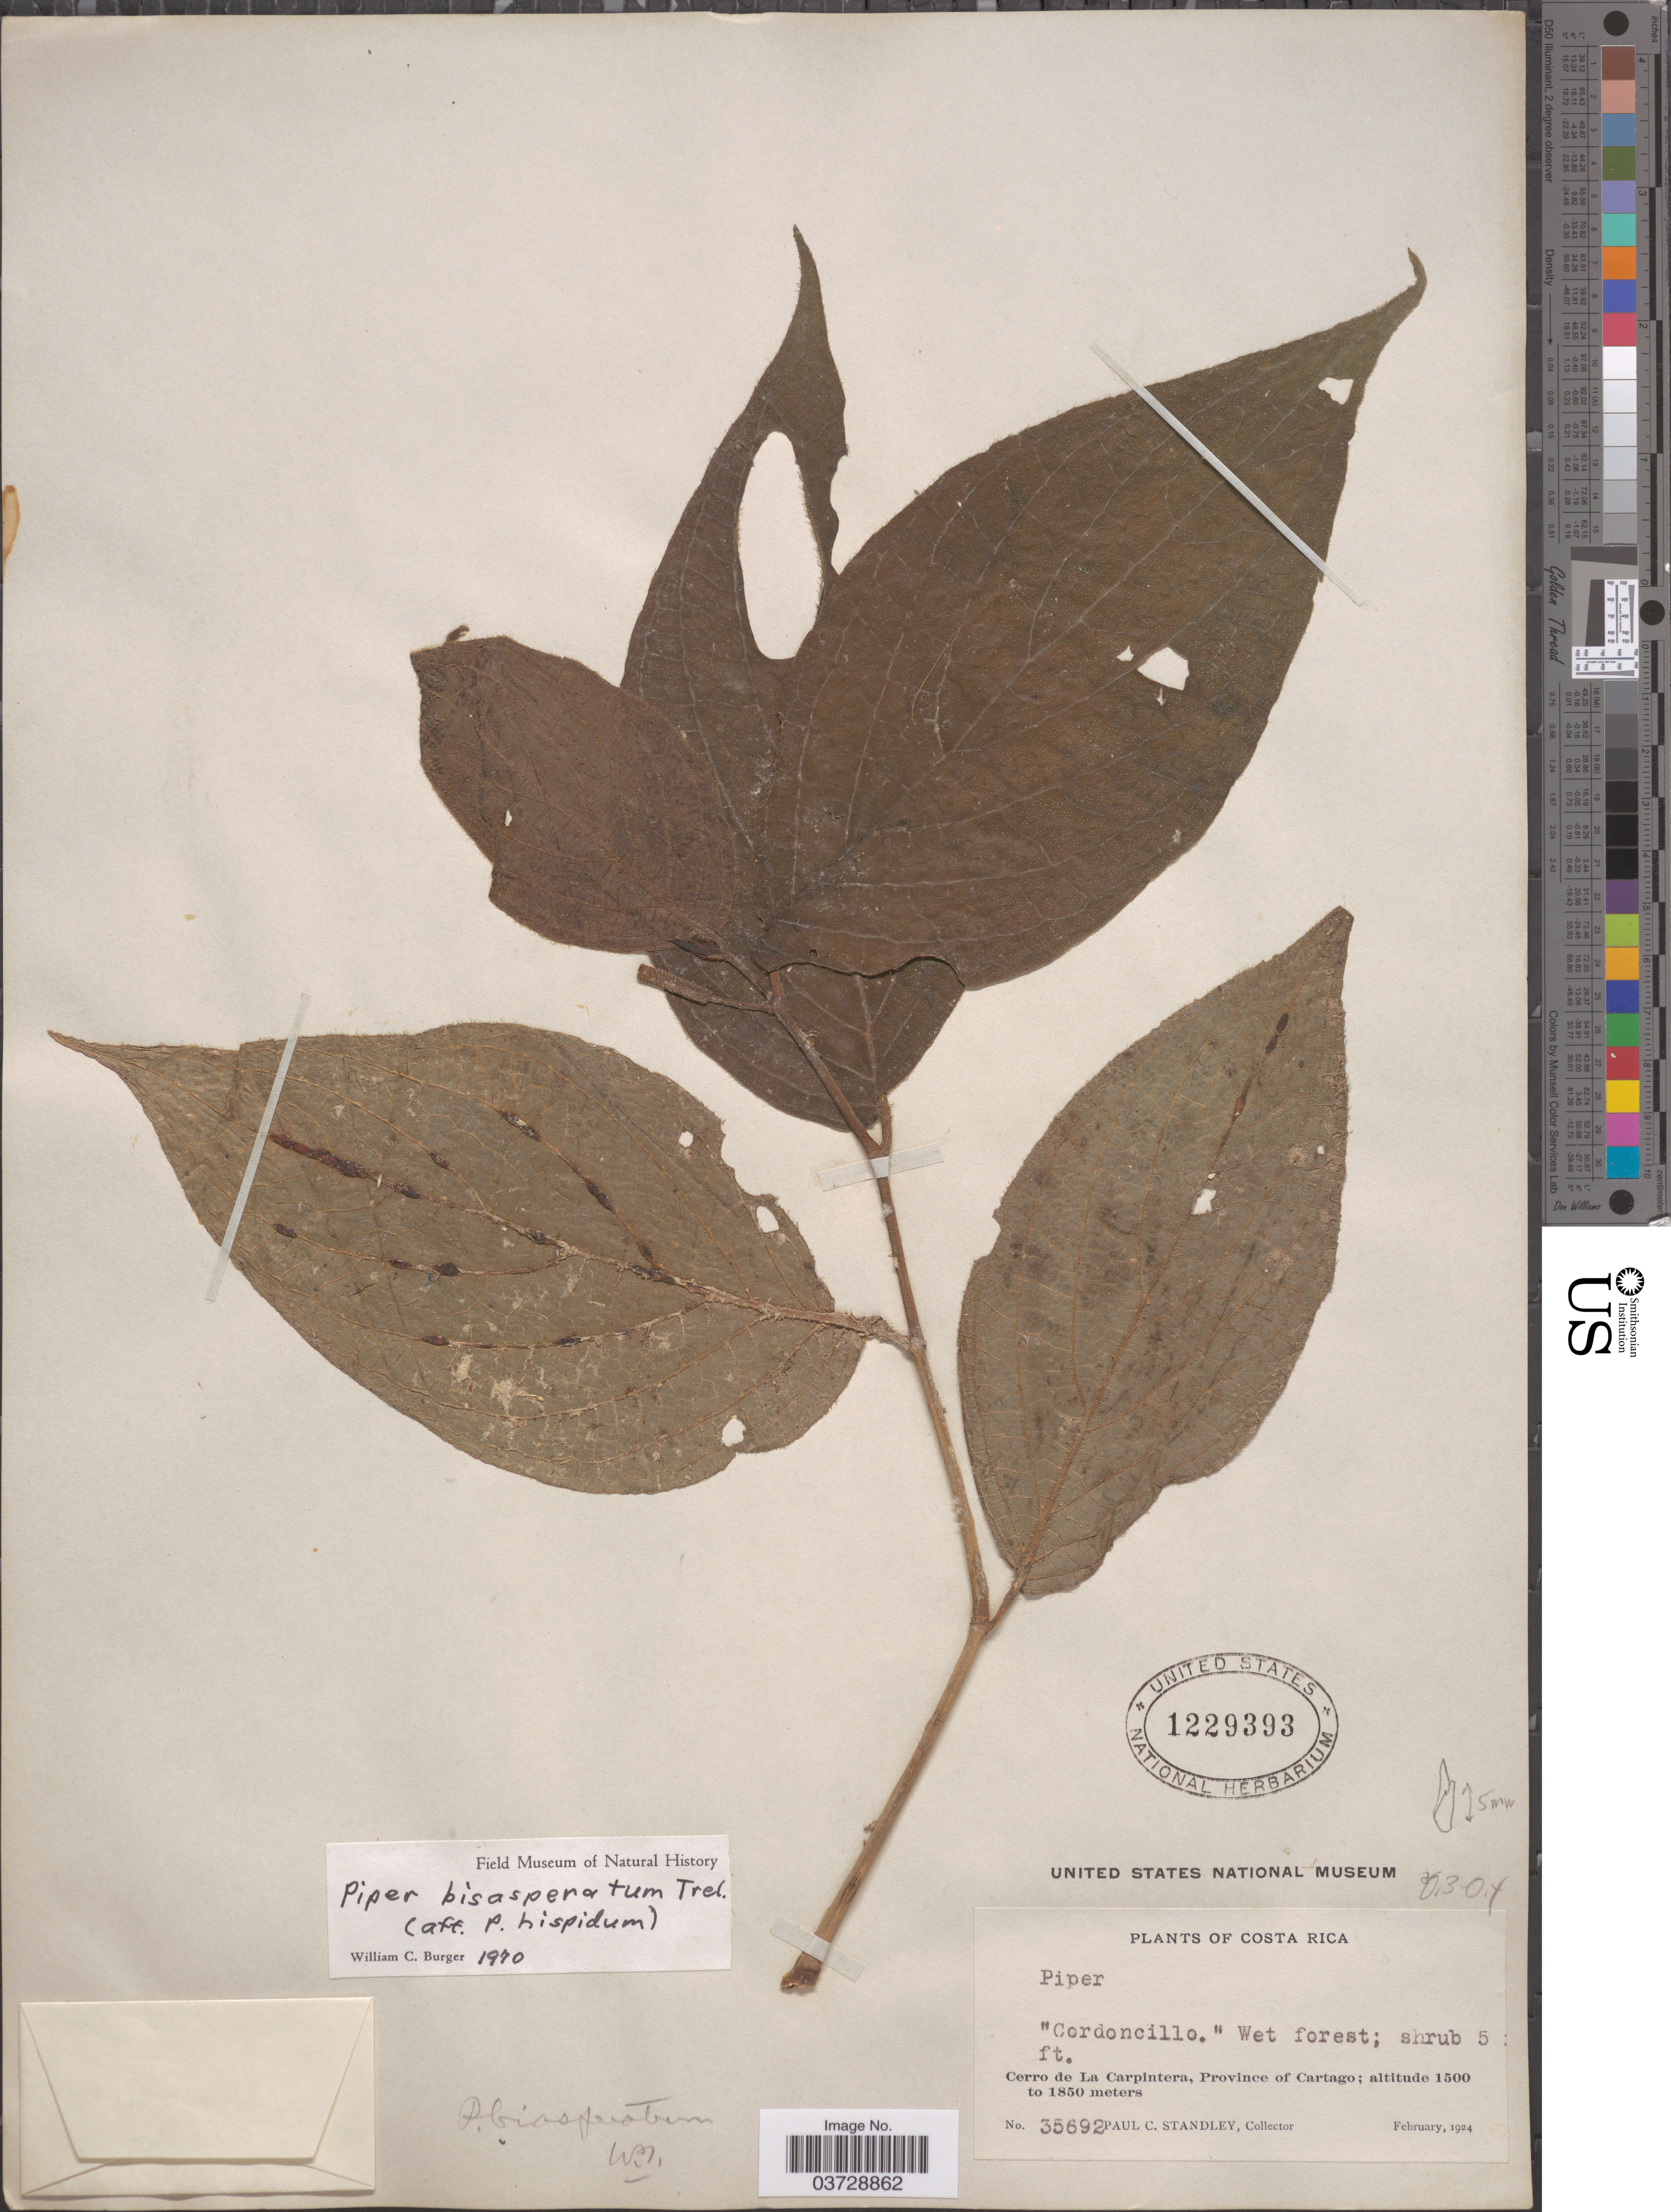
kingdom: Plantae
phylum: Tracheophyta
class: Magnoliopsida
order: Piperales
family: Piperaceae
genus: Piper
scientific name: Piper bisasperatum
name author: Trel.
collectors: P. C. Standley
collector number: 35692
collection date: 1924-02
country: Costa Rica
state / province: Cartago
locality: Cerro de La Carpintera.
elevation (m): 1500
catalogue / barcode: US 1229393